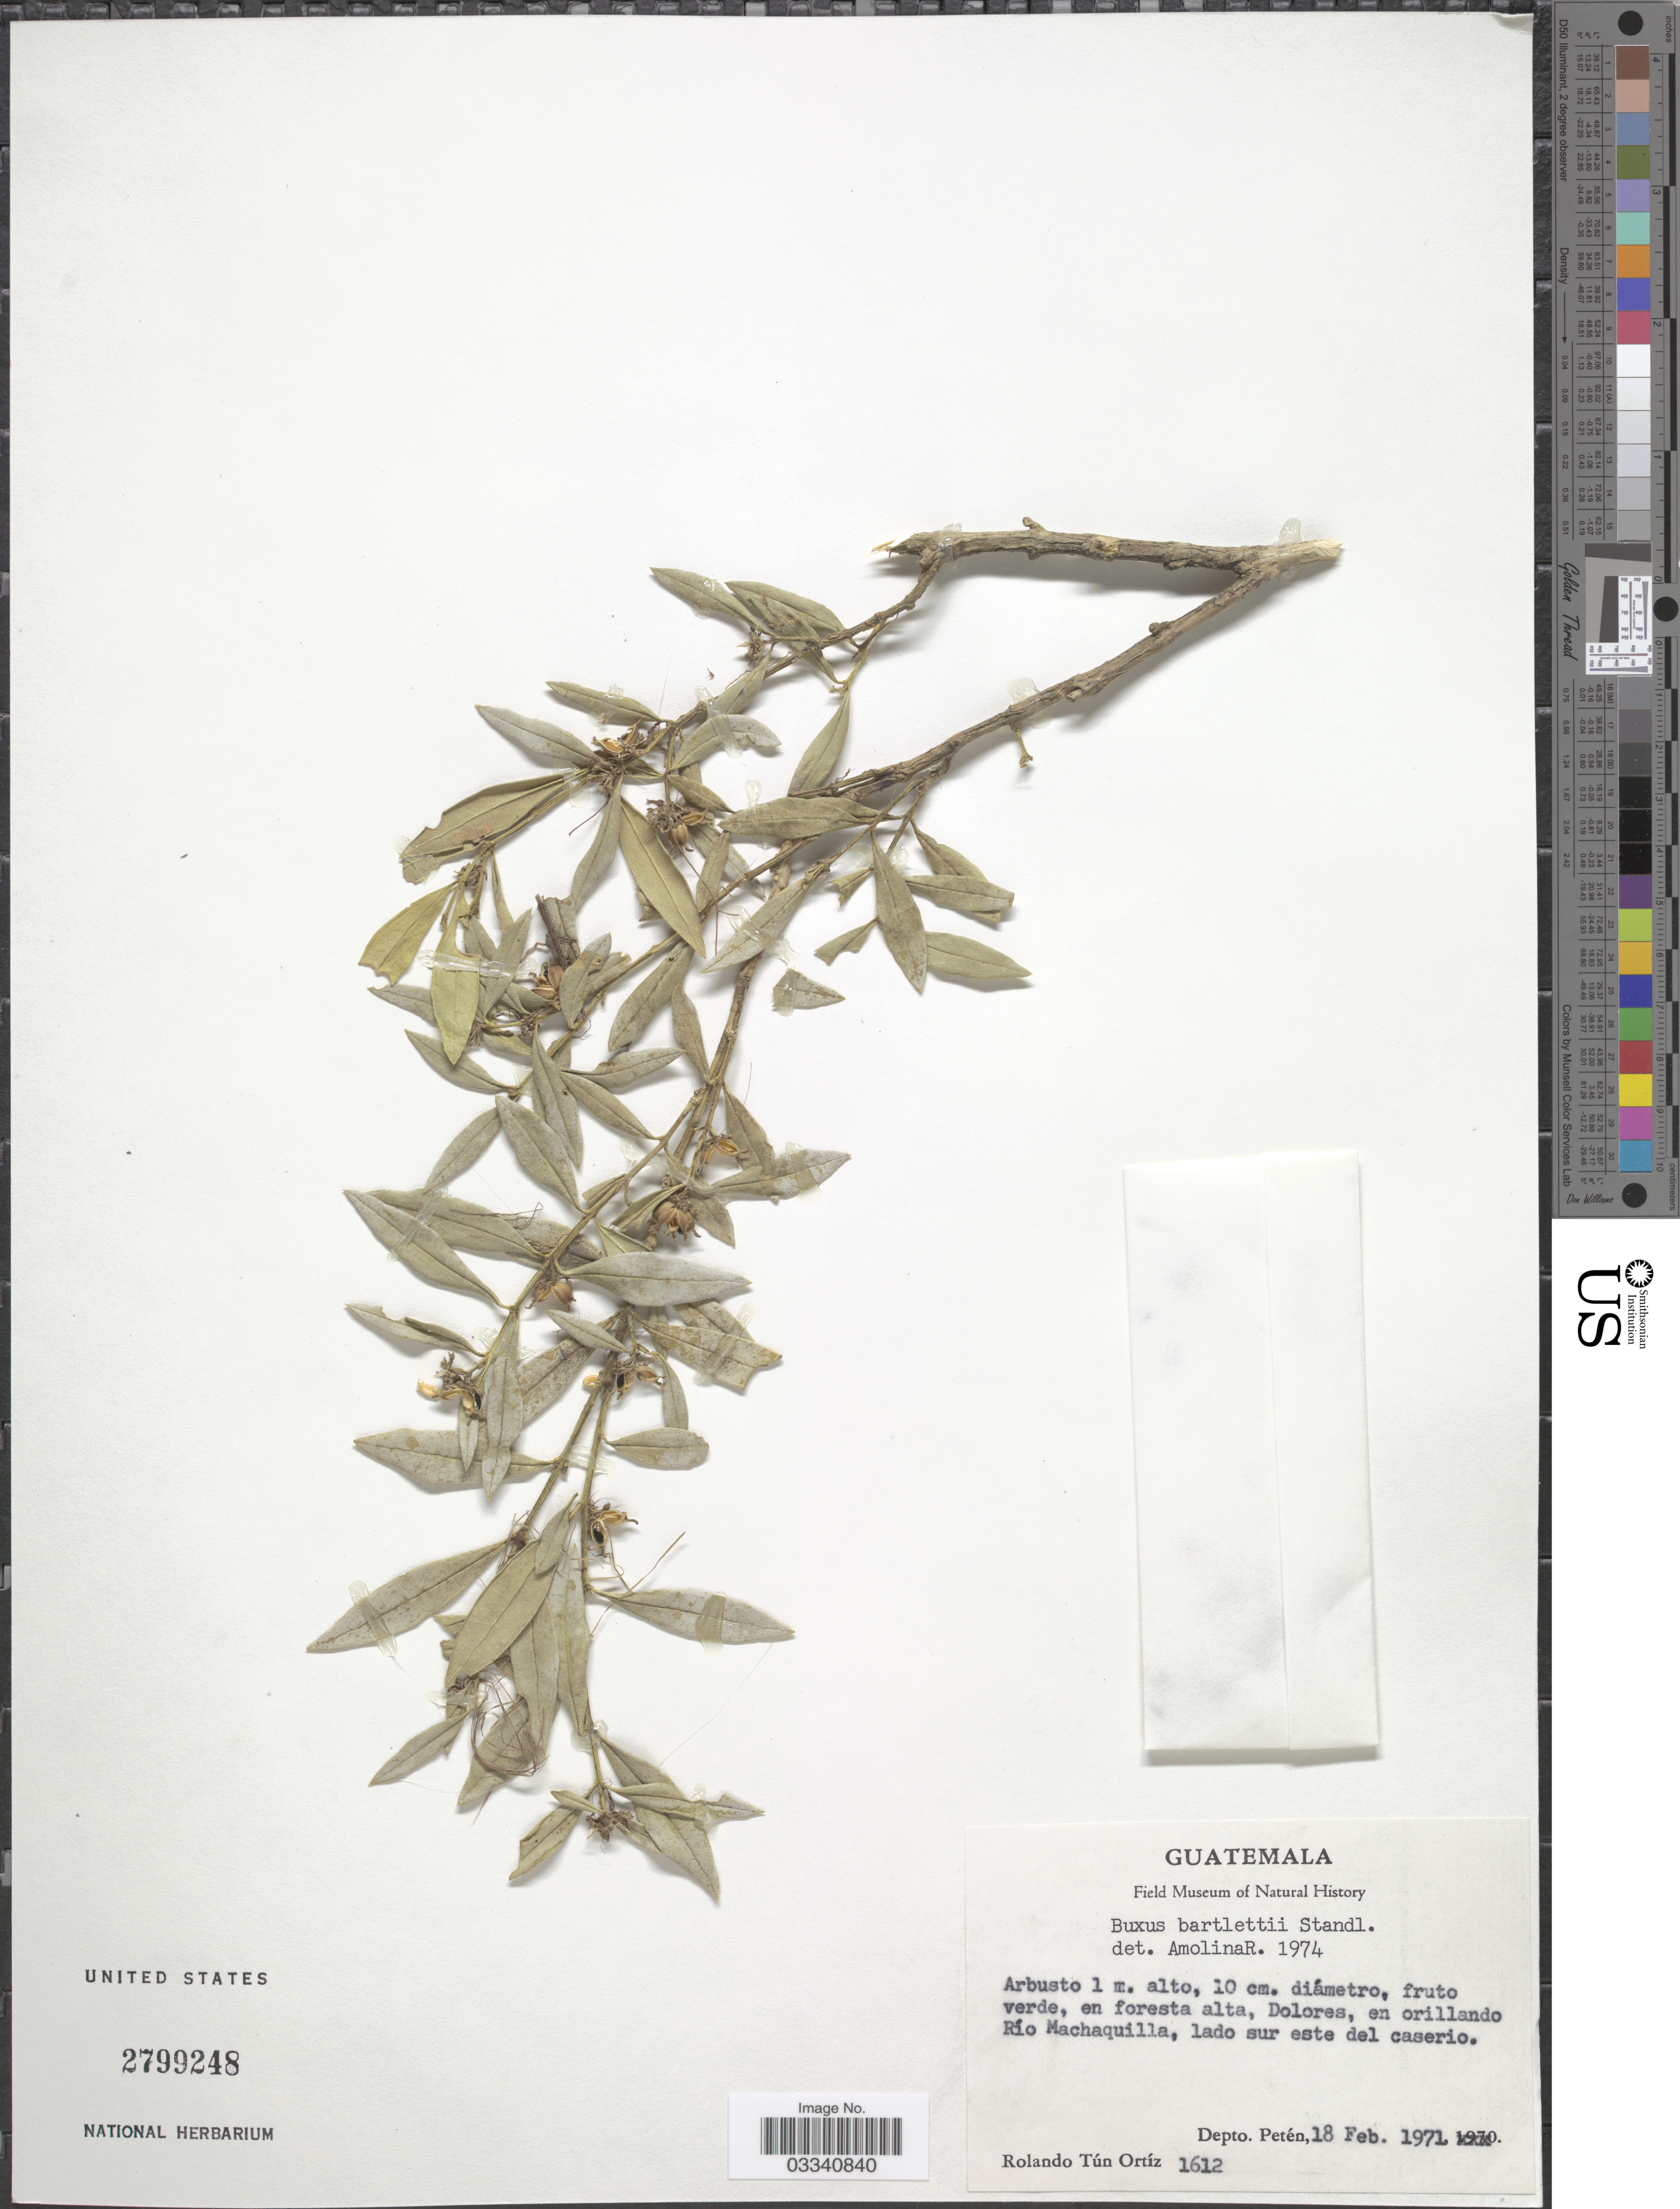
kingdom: Plantae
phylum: Tracheophyta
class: Magnoliopsida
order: Buxales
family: Buxaceae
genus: Buxus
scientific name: Buxus bartlettii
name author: Standl.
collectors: R. Ortiz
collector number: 1612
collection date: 1971-02-18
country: Guatemala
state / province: El Petén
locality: Dolores, en orillando Río Machaquilla, lado sur este del caserio. Depto. Petén.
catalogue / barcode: US 2799248